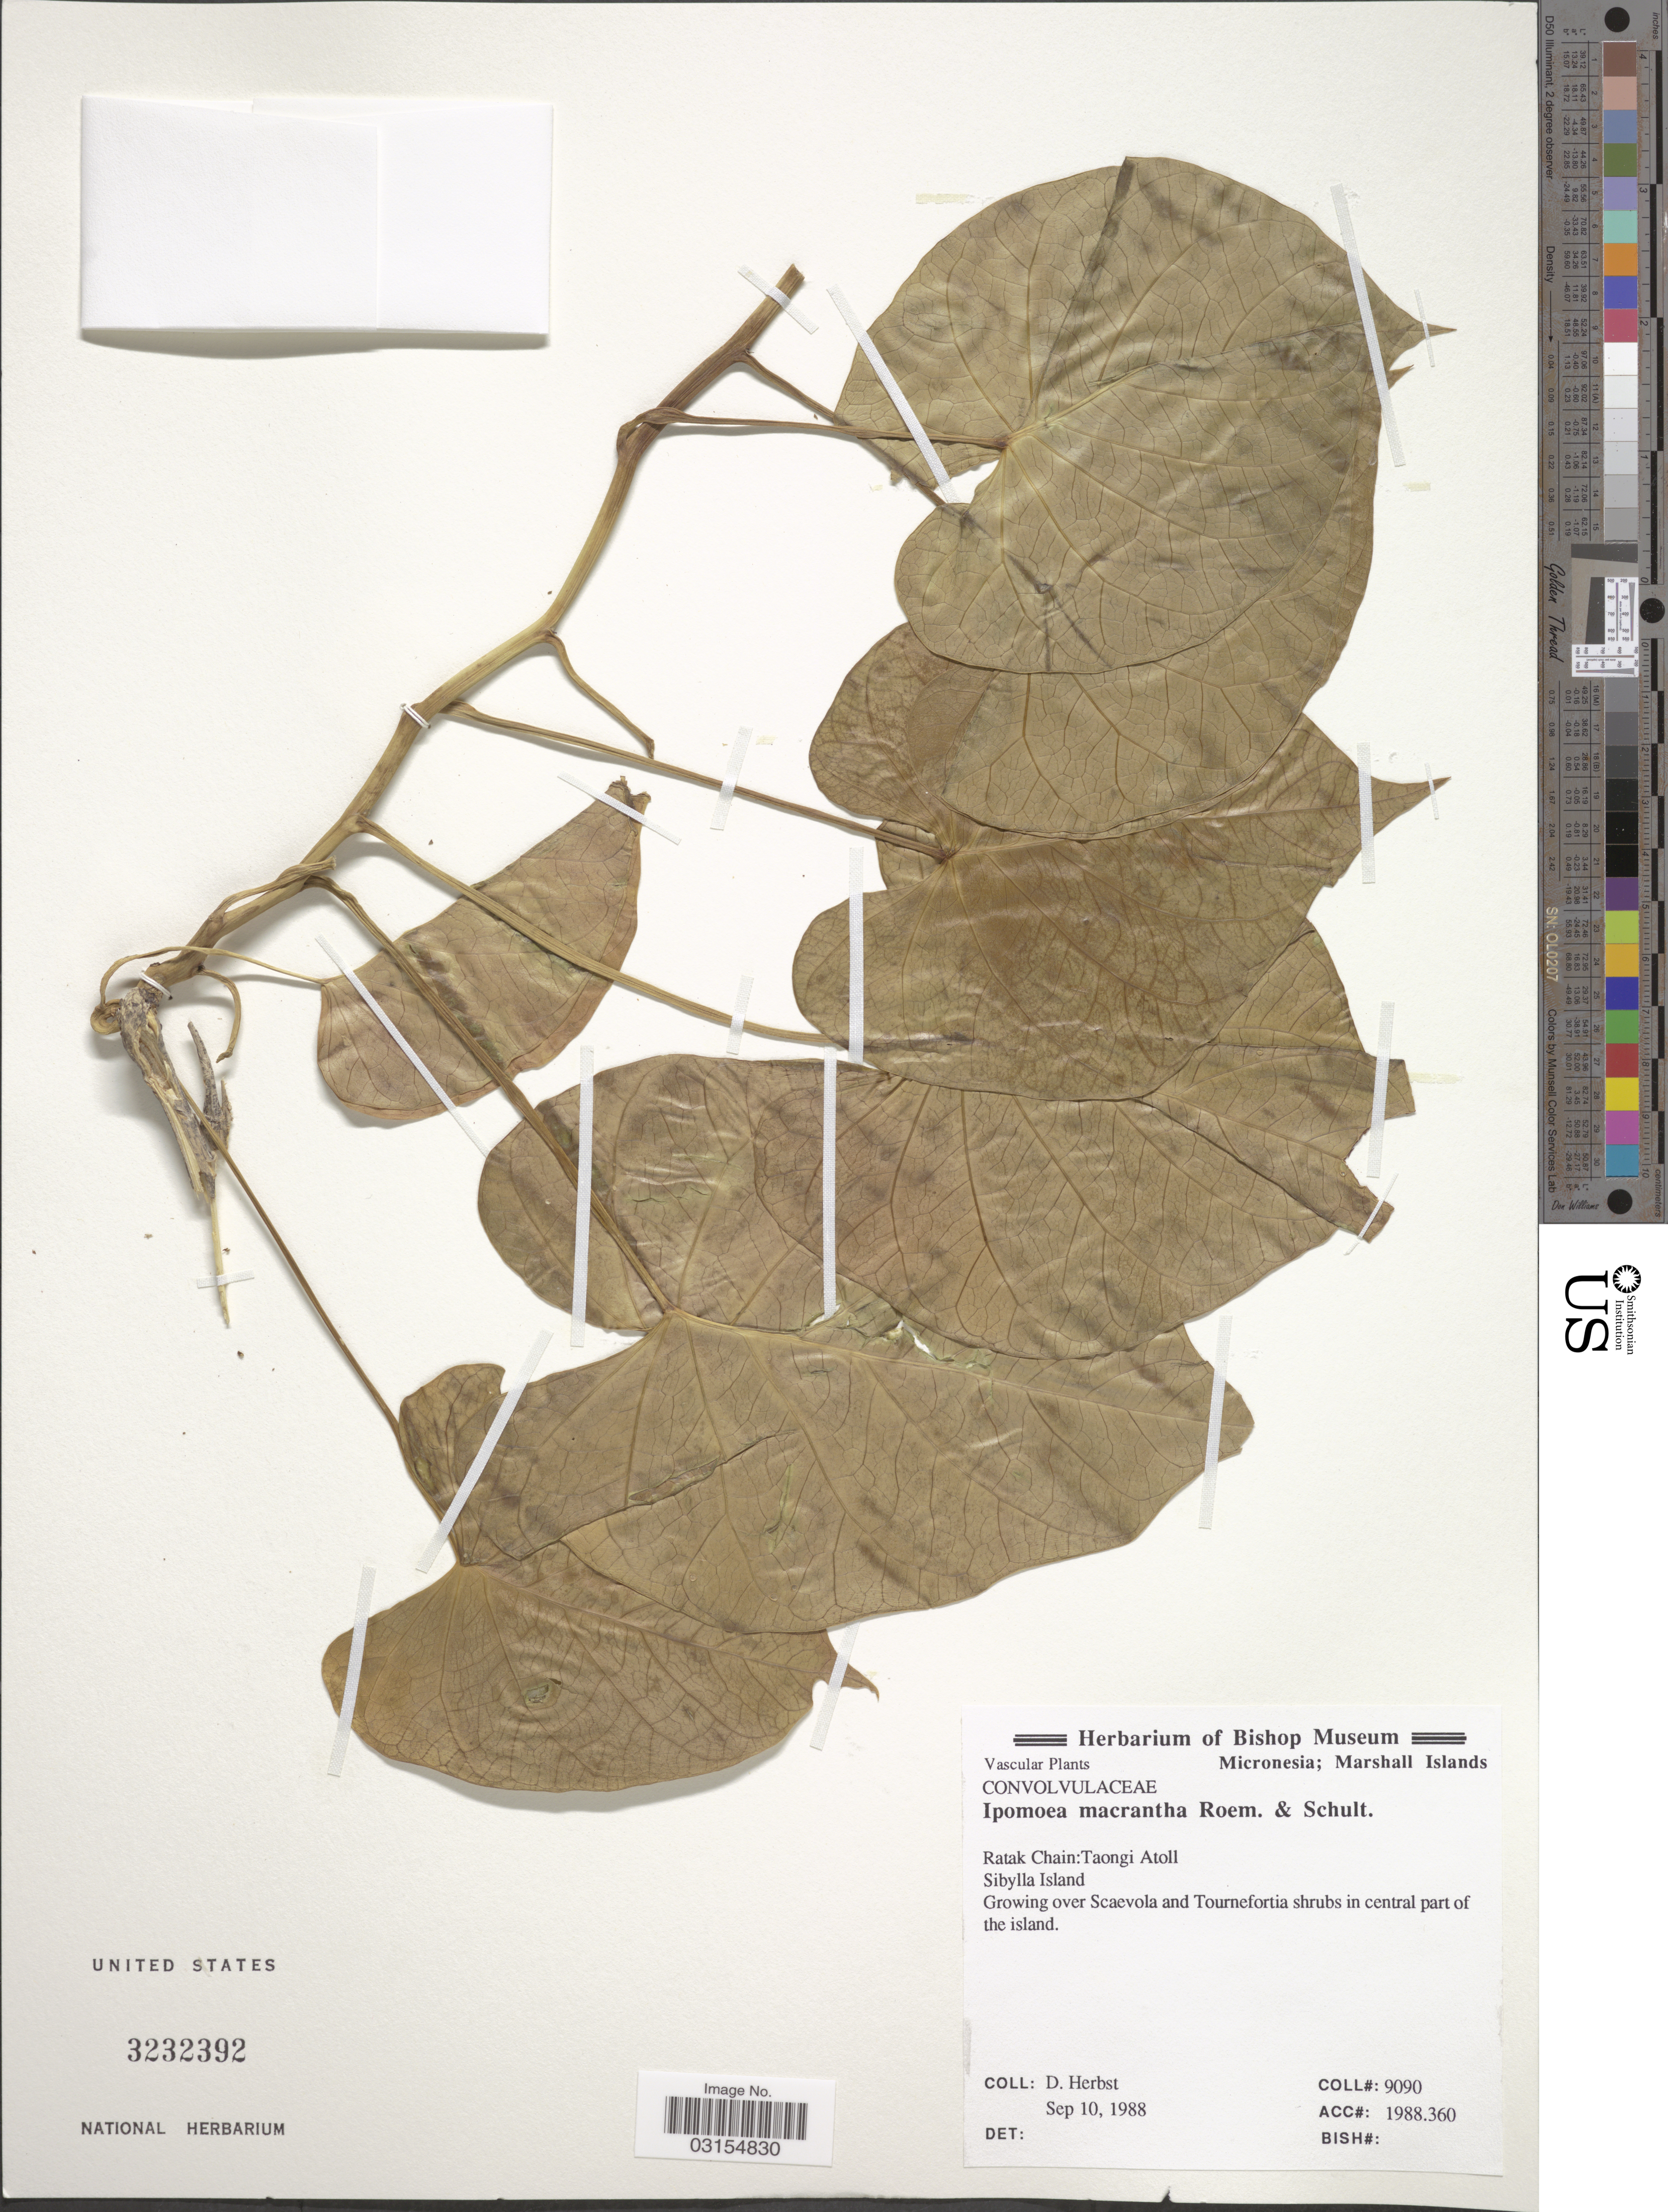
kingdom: Plantae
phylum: Tracheophyta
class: Magnoliopsida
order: Solanales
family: Convolvulaceae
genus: Ipomoea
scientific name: Ipomoea violacea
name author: L.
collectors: D. Herbst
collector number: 9090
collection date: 1988-09-10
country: Marshall Islands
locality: Micronesia; Marshall Islands, Ratak Chain: Taongi Atoll. Sibylla Island.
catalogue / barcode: US 3232392